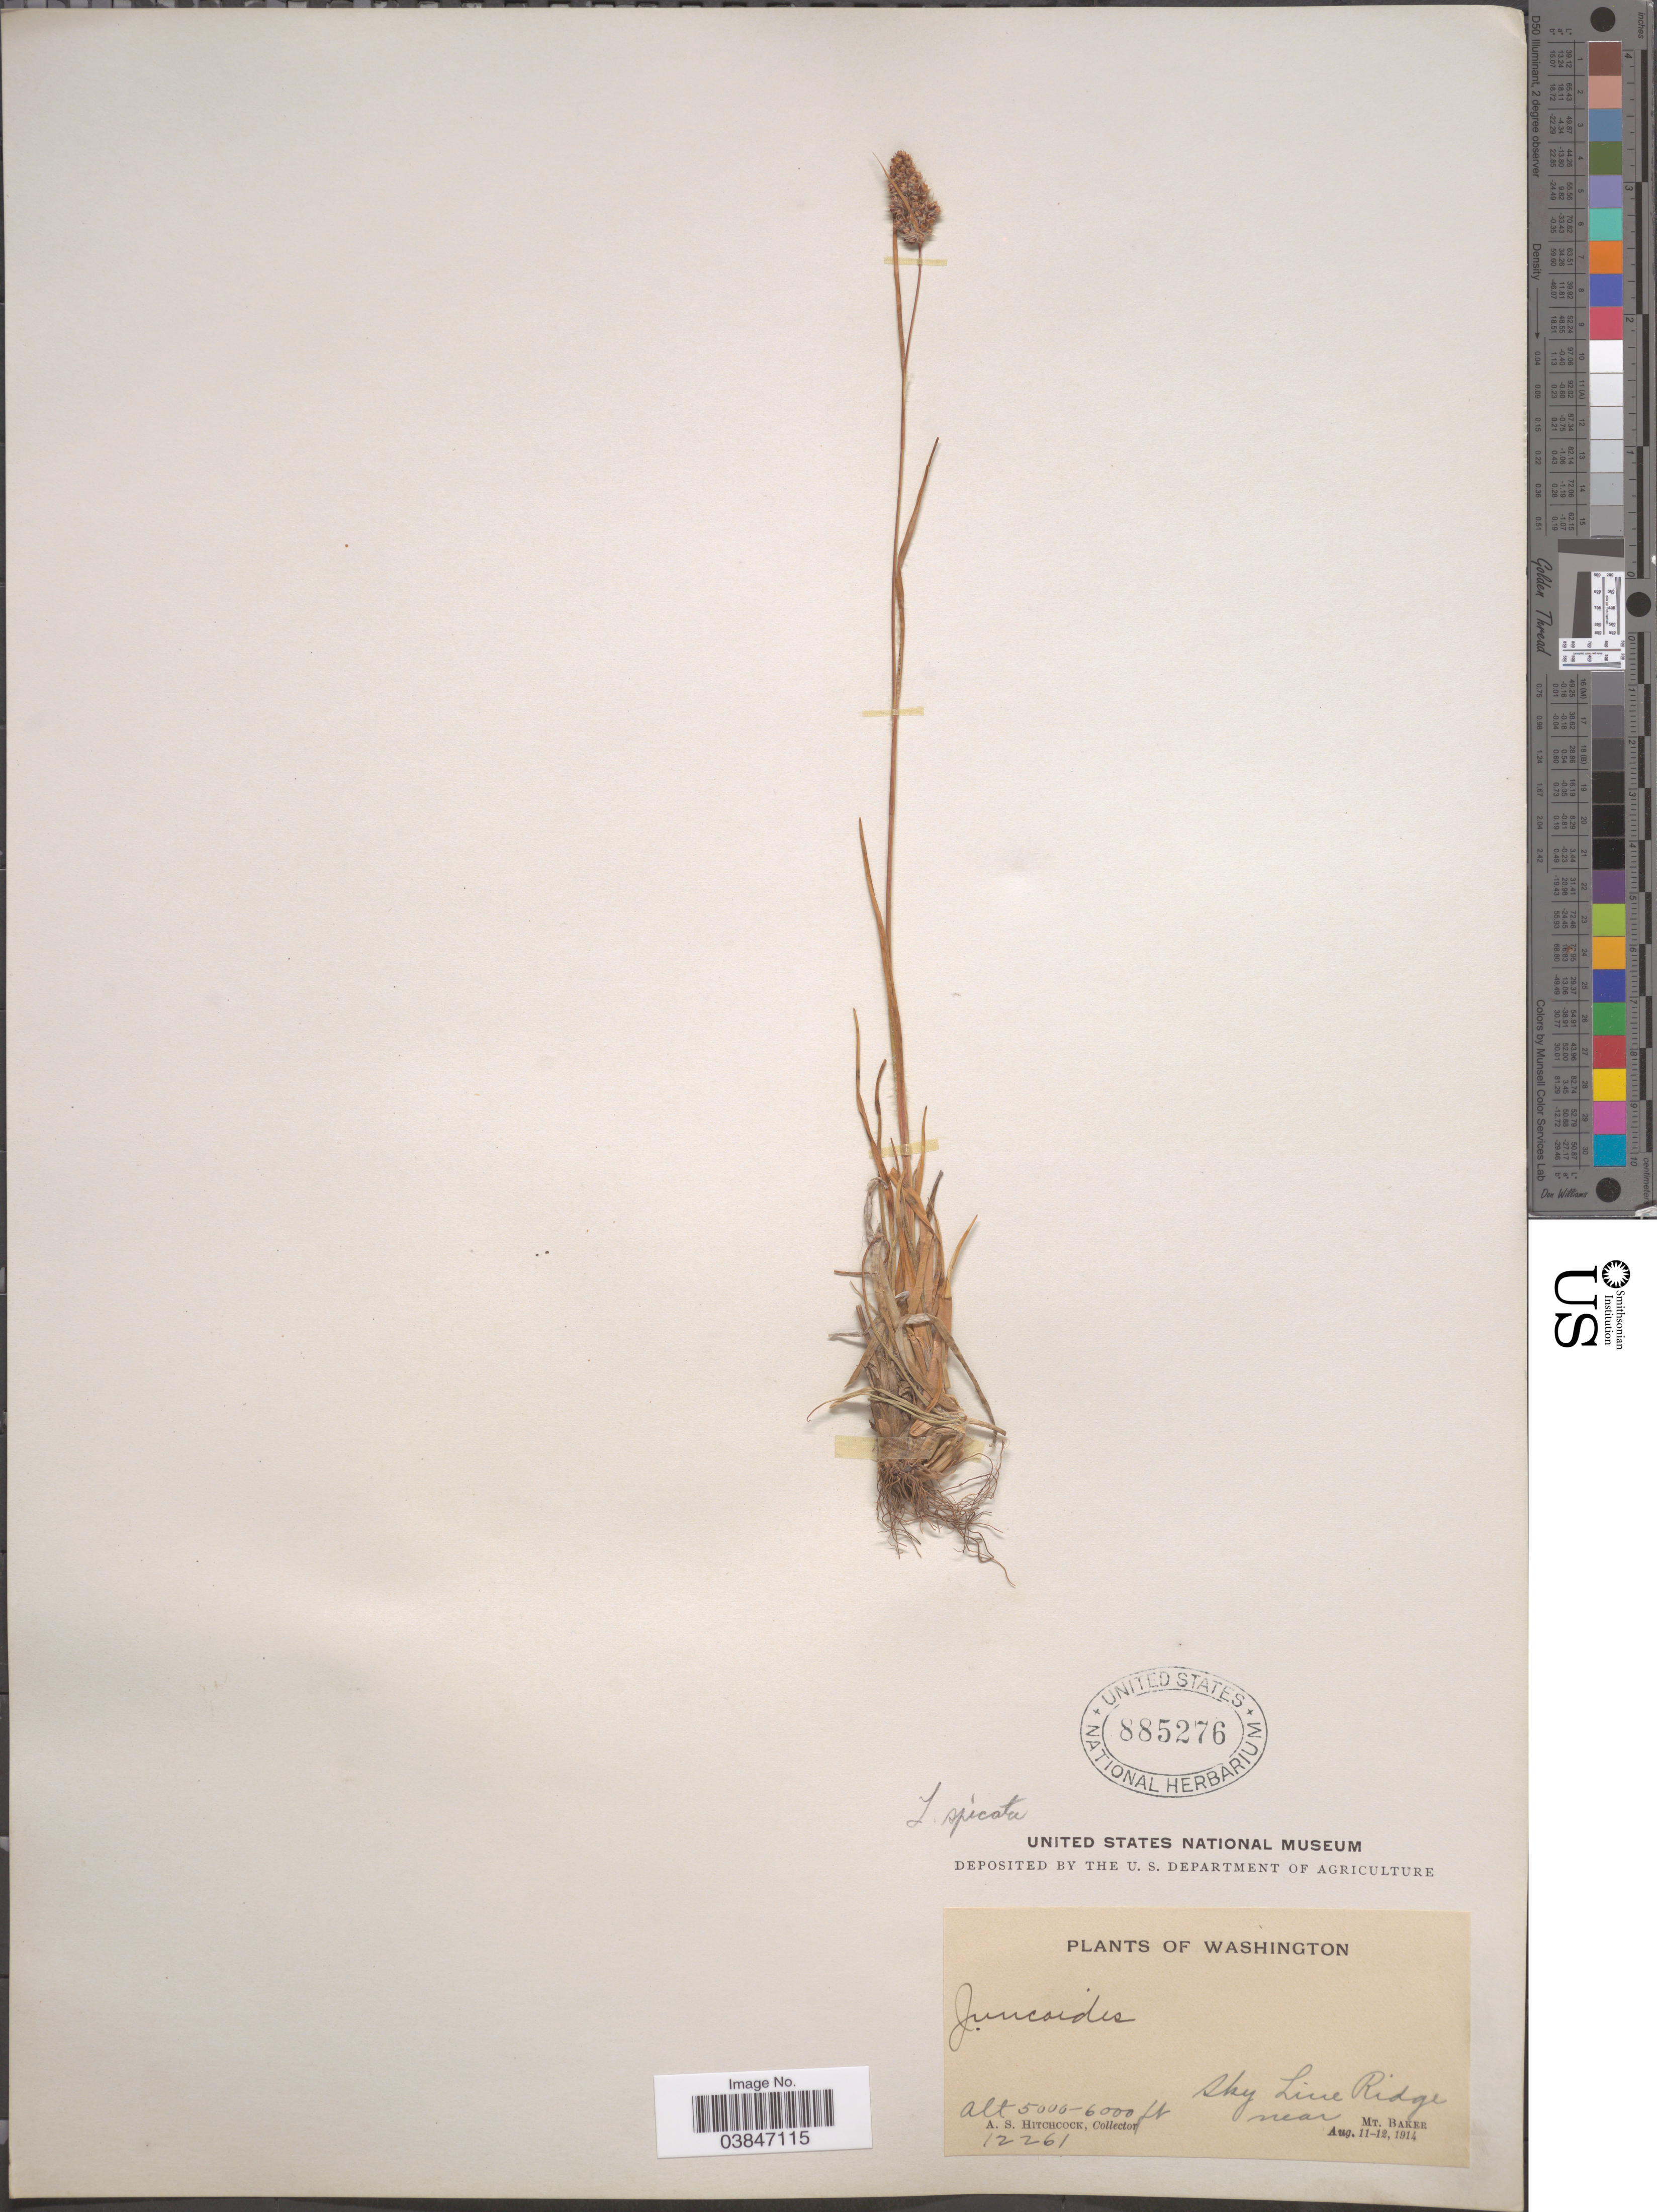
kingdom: Plantae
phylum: Tracheophyta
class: Liliopsida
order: Poales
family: Juncaceae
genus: Luzula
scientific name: Luzula spicata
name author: (L.) DC.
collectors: A. S. Hitchcock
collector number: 12261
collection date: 1914-08-11/1914-08-12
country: United States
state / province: Washington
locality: Sky Line Ridge near Mt. Baker.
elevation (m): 1524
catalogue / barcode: US 885276